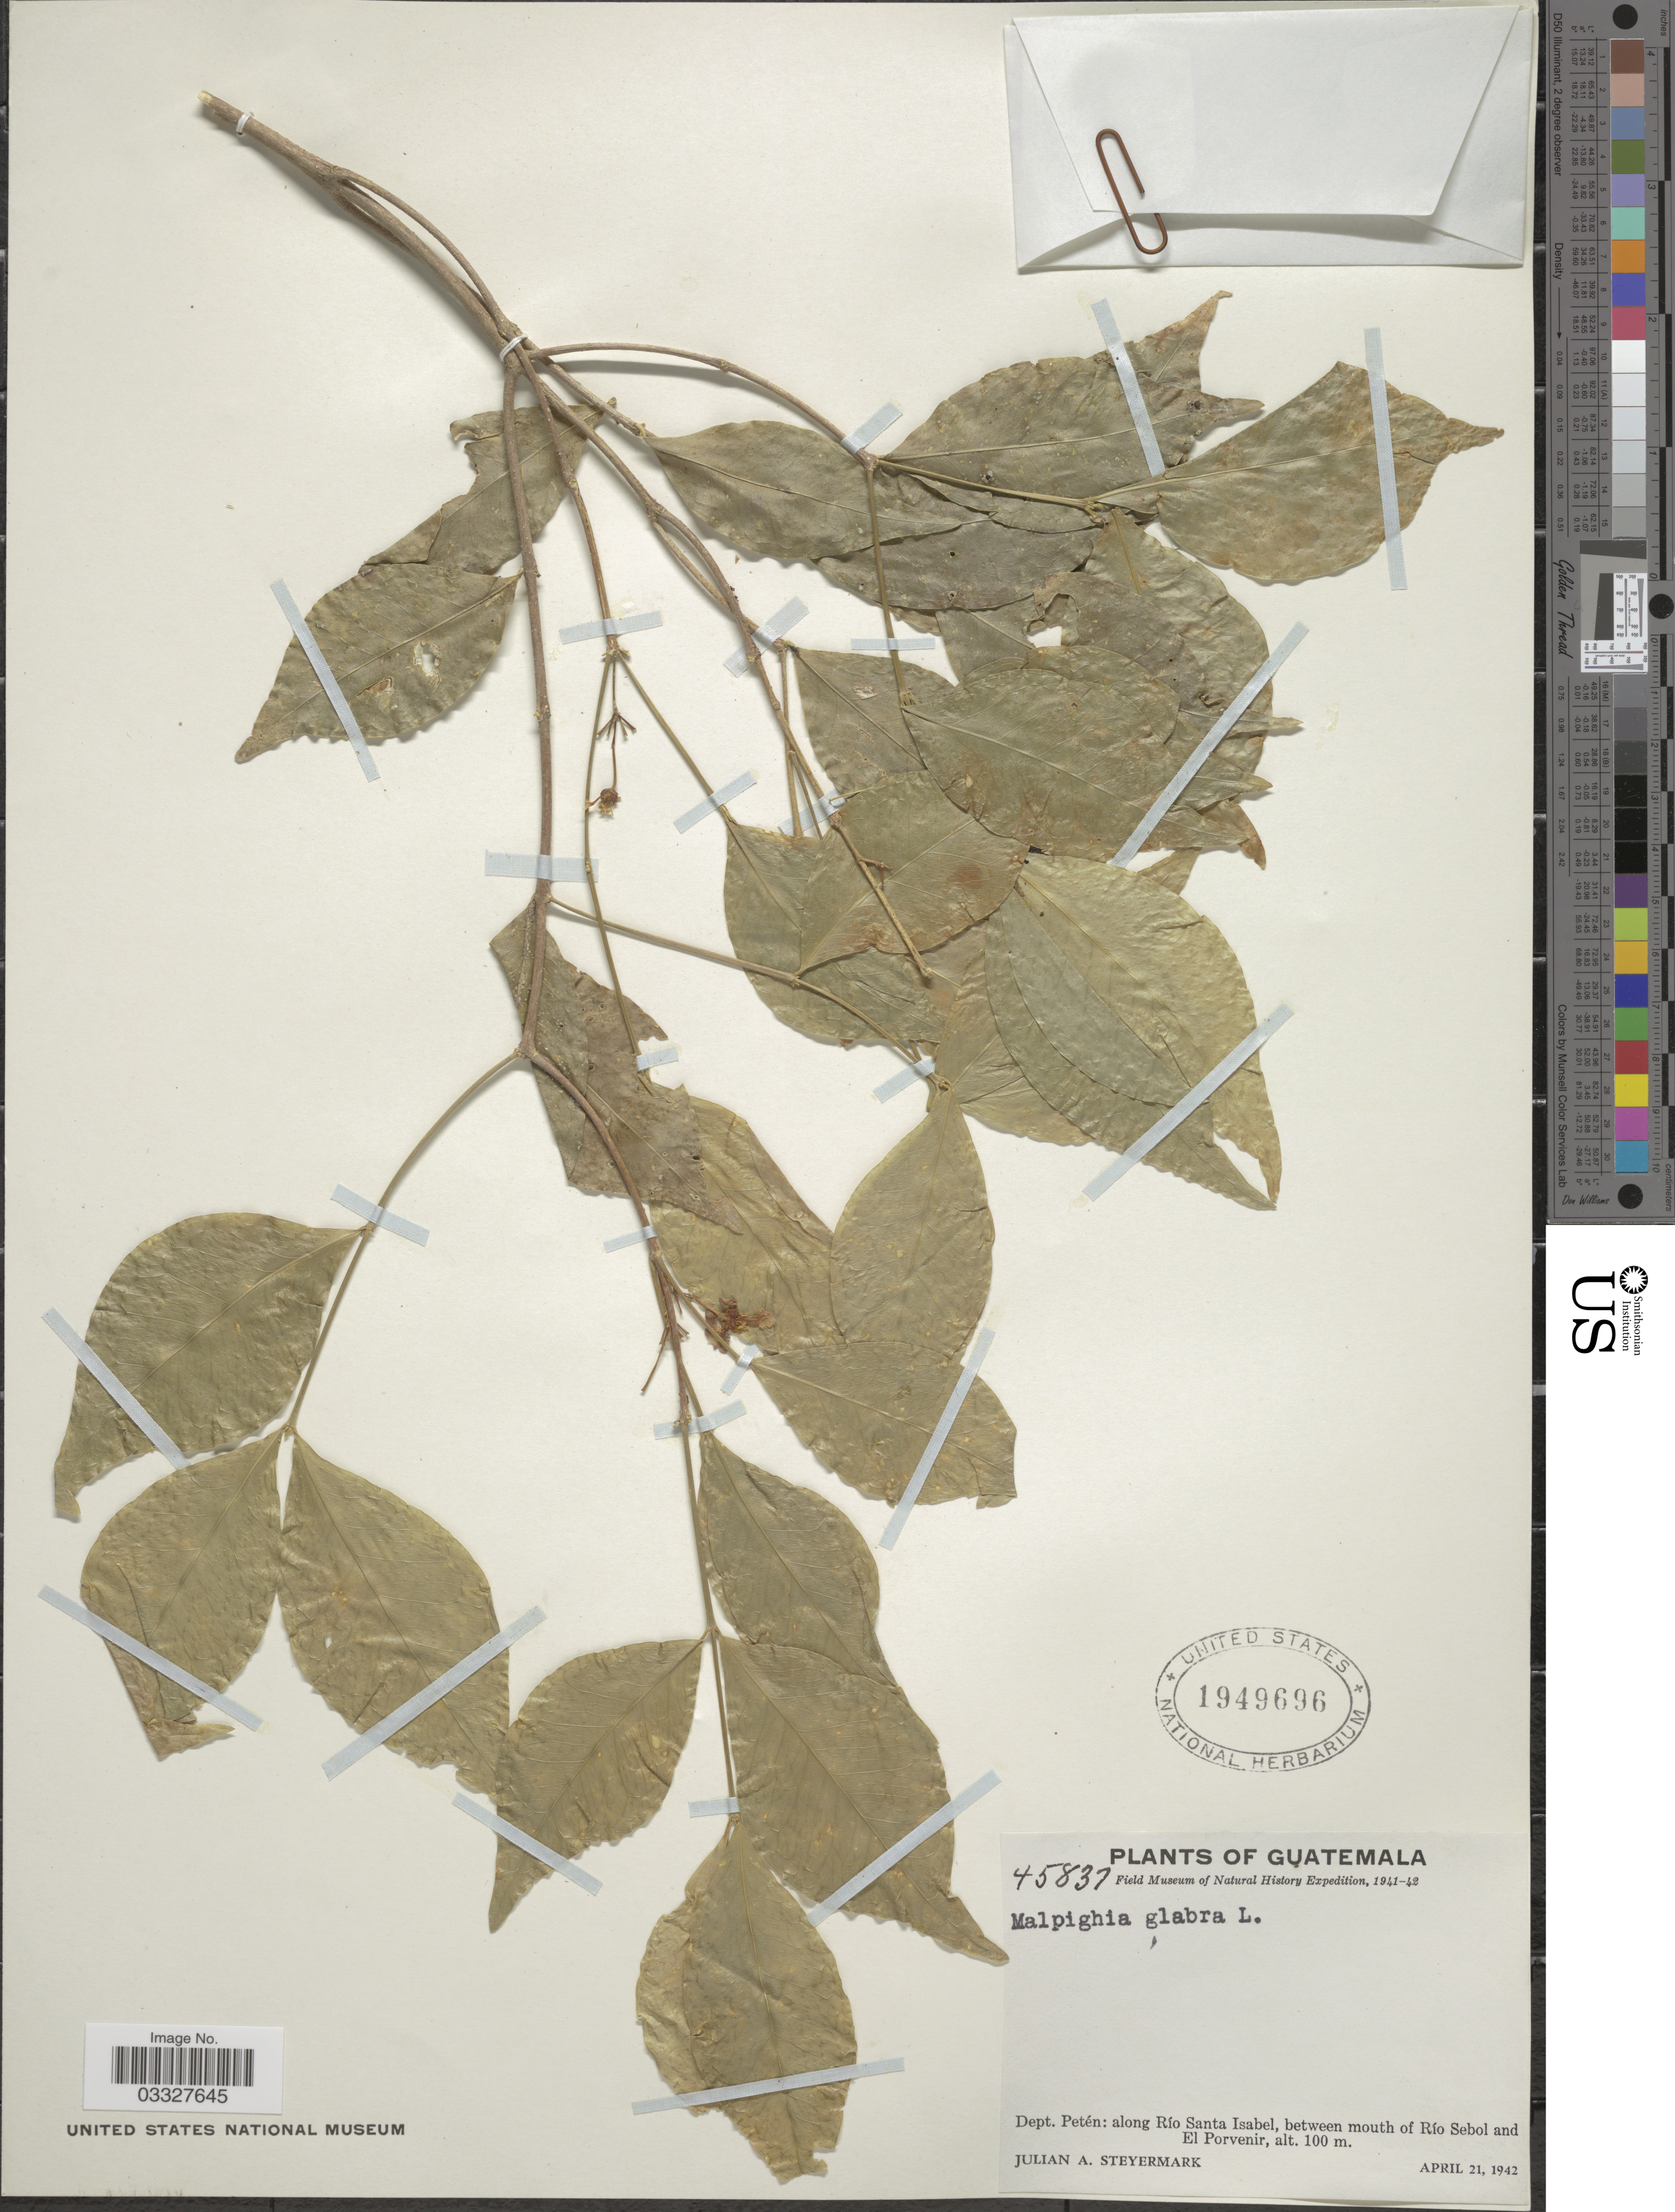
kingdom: Plantae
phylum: Tracheophyta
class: Magnoliopsida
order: Malpighiales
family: Malpighiaceae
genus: Malpighia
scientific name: Malpighia glabra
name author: L.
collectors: J. Steyermark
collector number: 45837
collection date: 1942-04-21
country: Guatemala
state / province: El Petén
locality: Dept. Petén: along Río Santa Isabel, between mouth of Río Sebol and El Porvenir.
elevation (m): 100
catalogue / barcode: US 1949696